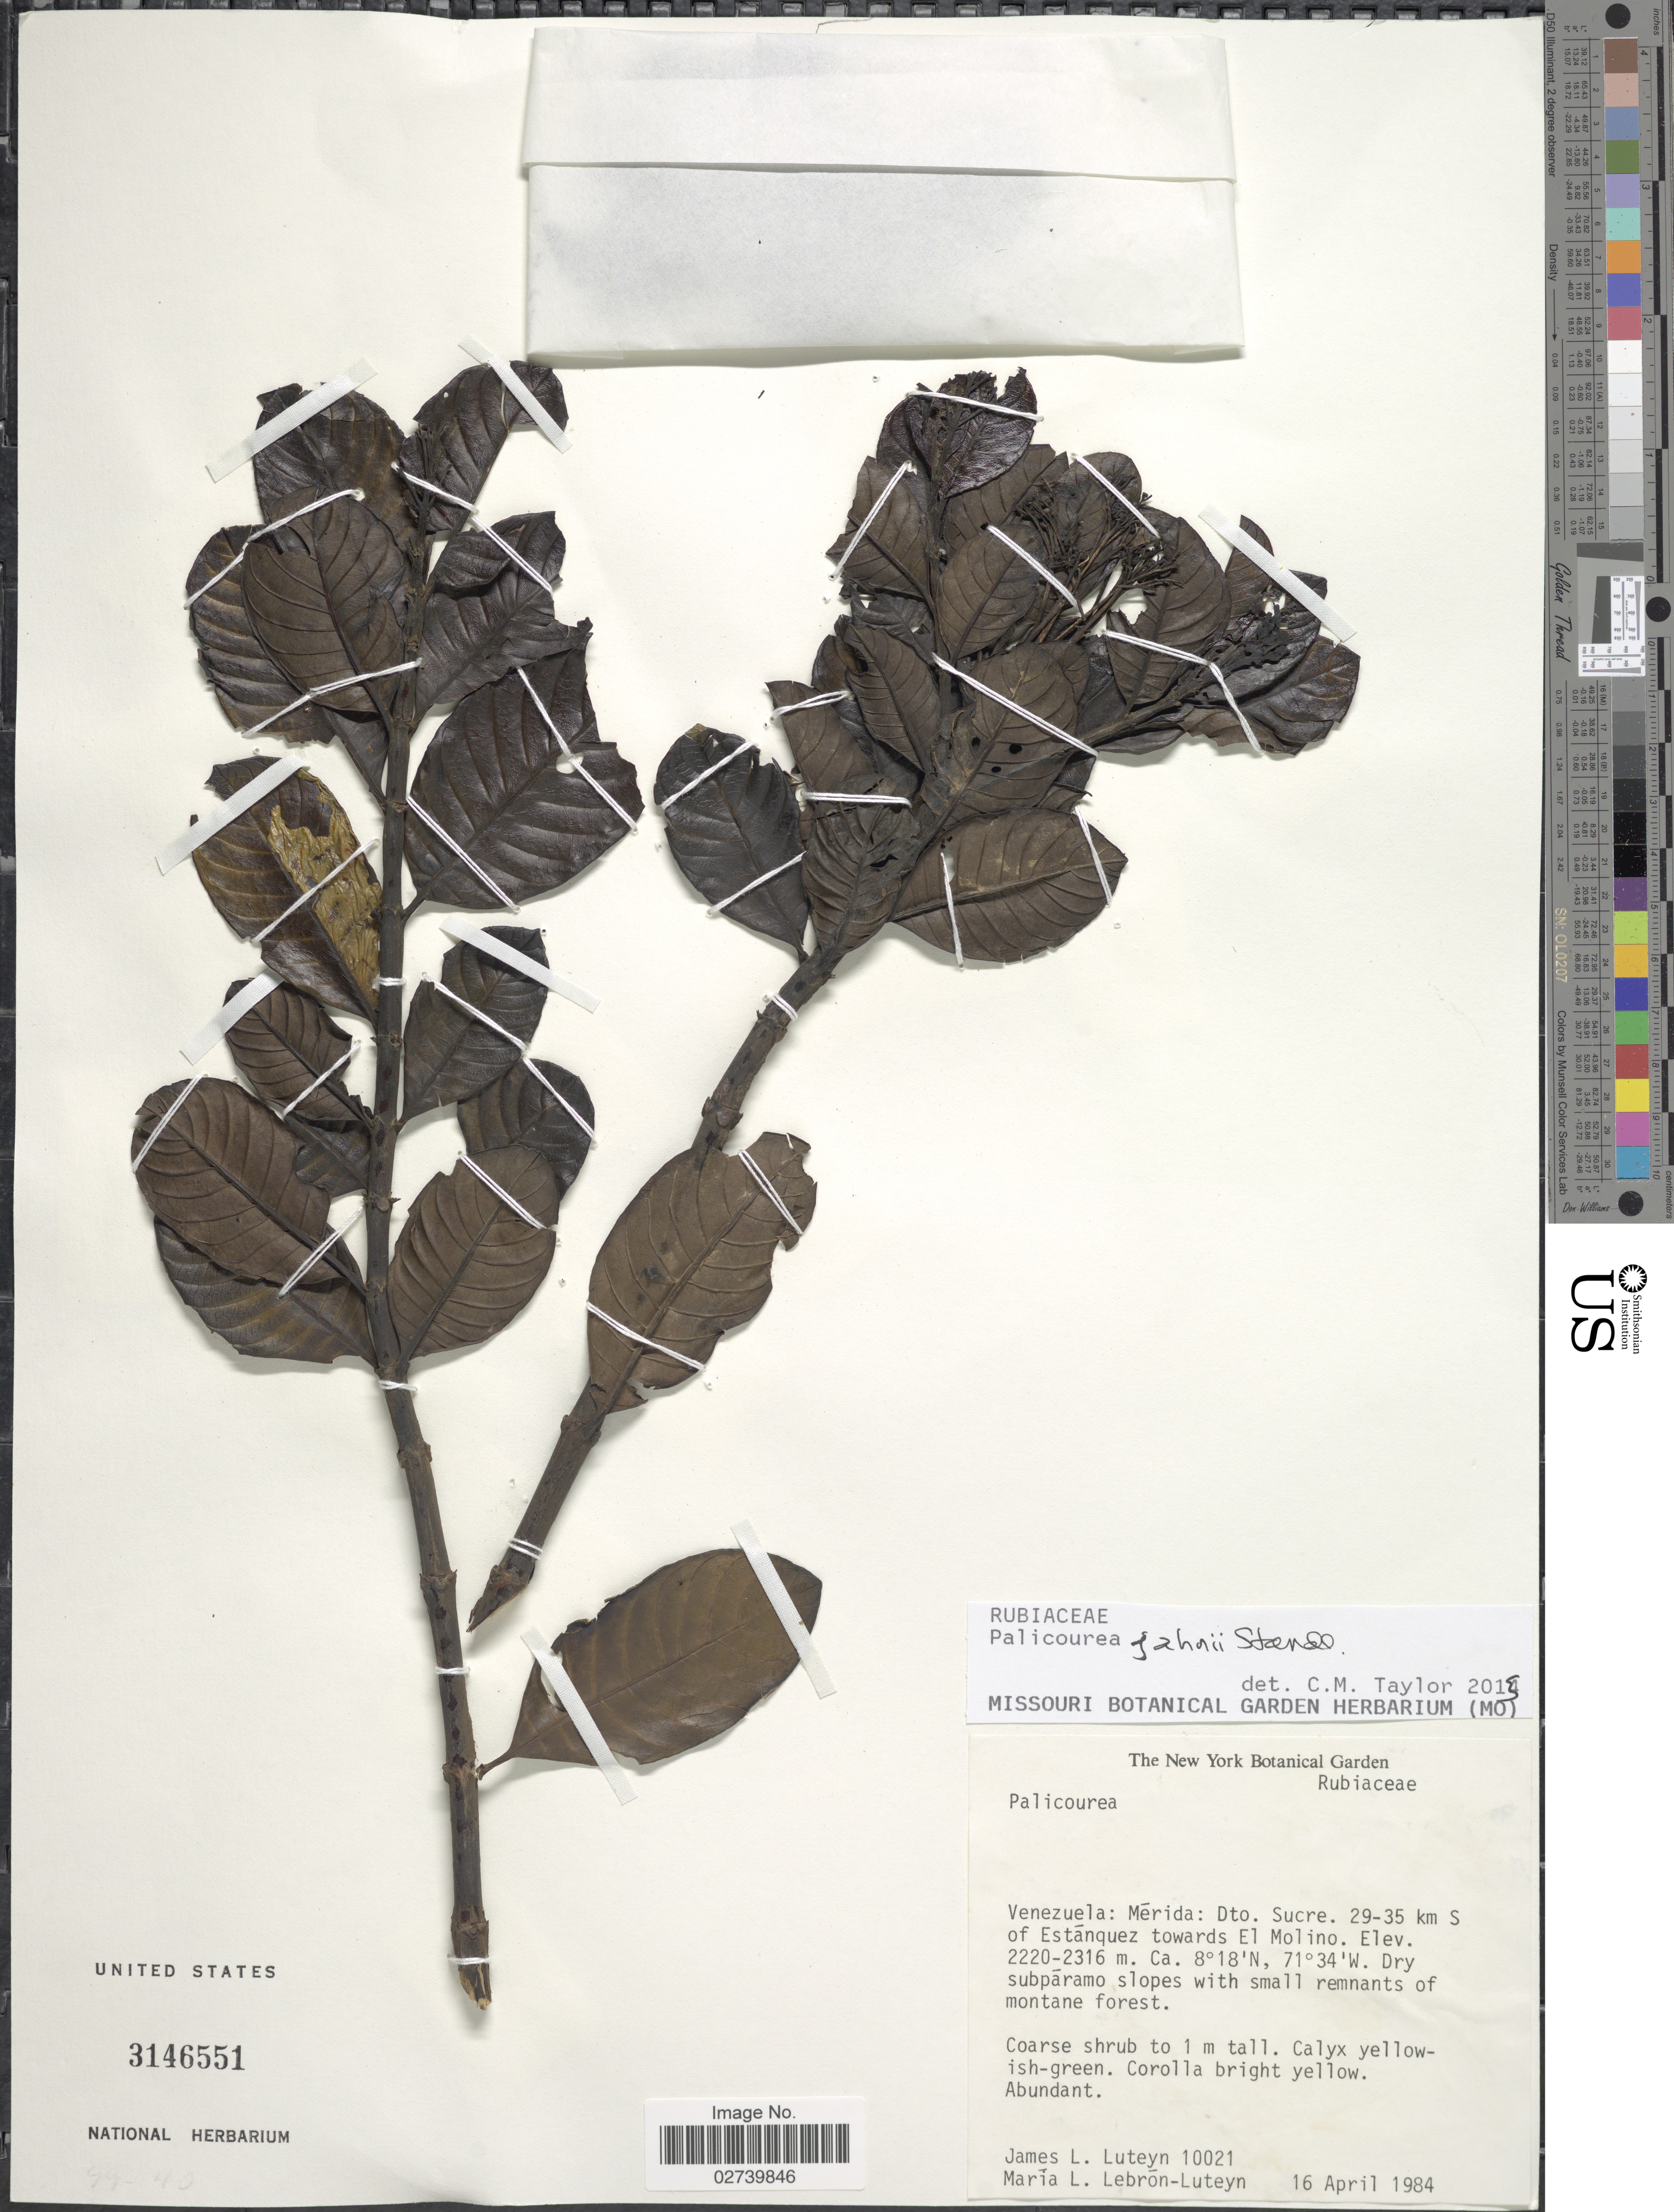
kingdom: Plantae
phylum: Tracheophyta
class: Magnoliopsida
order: Gentianales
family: Rubiaceae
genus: Palicourea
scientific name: Palicourea jahnii Standl.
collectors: J. L. Luteyn & M. L. Lebrón-Luteyn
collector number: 10021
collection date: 1984-04-16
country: Venezuela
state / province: Mérida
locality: Dto. Sucre. 29-35 km S of Estánquez towards El Molino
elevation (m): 2220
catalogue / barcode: US 3146551